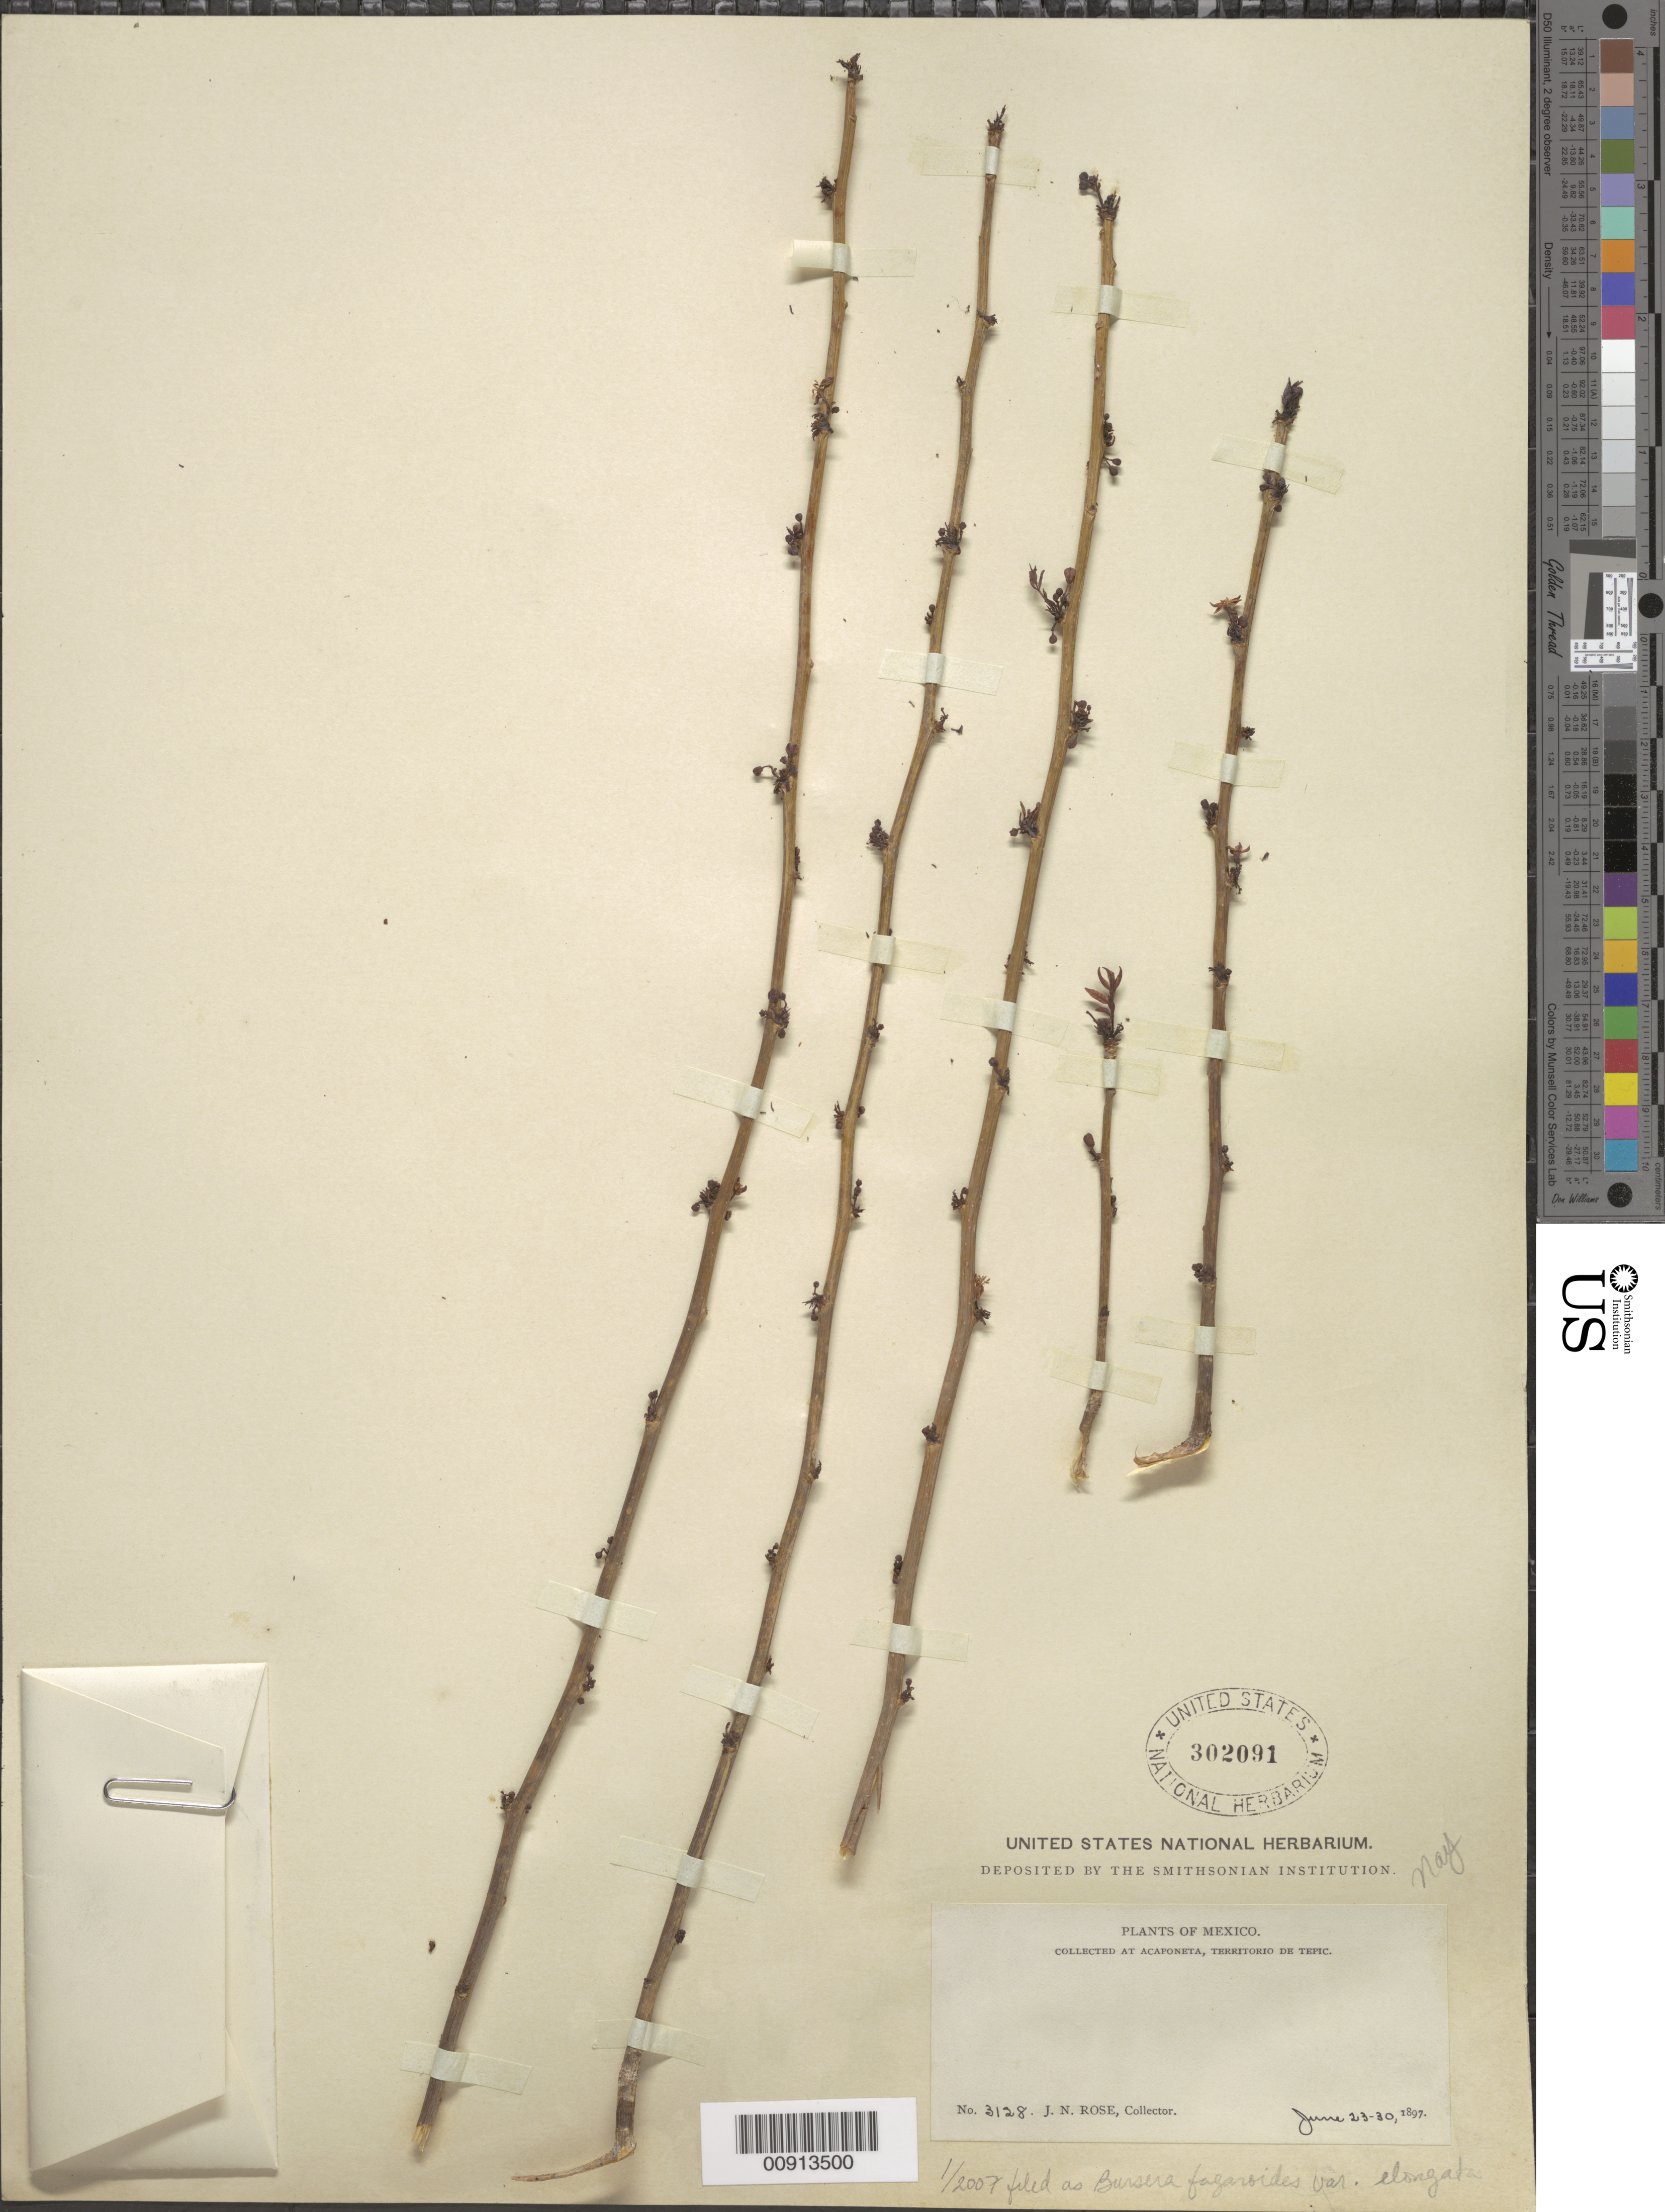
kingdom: Plantae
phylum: Tracheophyta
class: Magnoliopsida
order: Sapindales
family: Burseraceae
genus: Bursera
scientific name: Bursera fagaroides var. elongata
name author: (Kunth) Engl.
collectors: J. N. Rose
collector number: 3128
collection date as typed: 23 Jun 1897 to 30 Jun 1897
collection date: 1897-06-23/1897-06-30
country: Mexico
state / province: Nayarit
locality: Acaponeta, Territorio de Tepic.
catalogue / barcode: US 302091